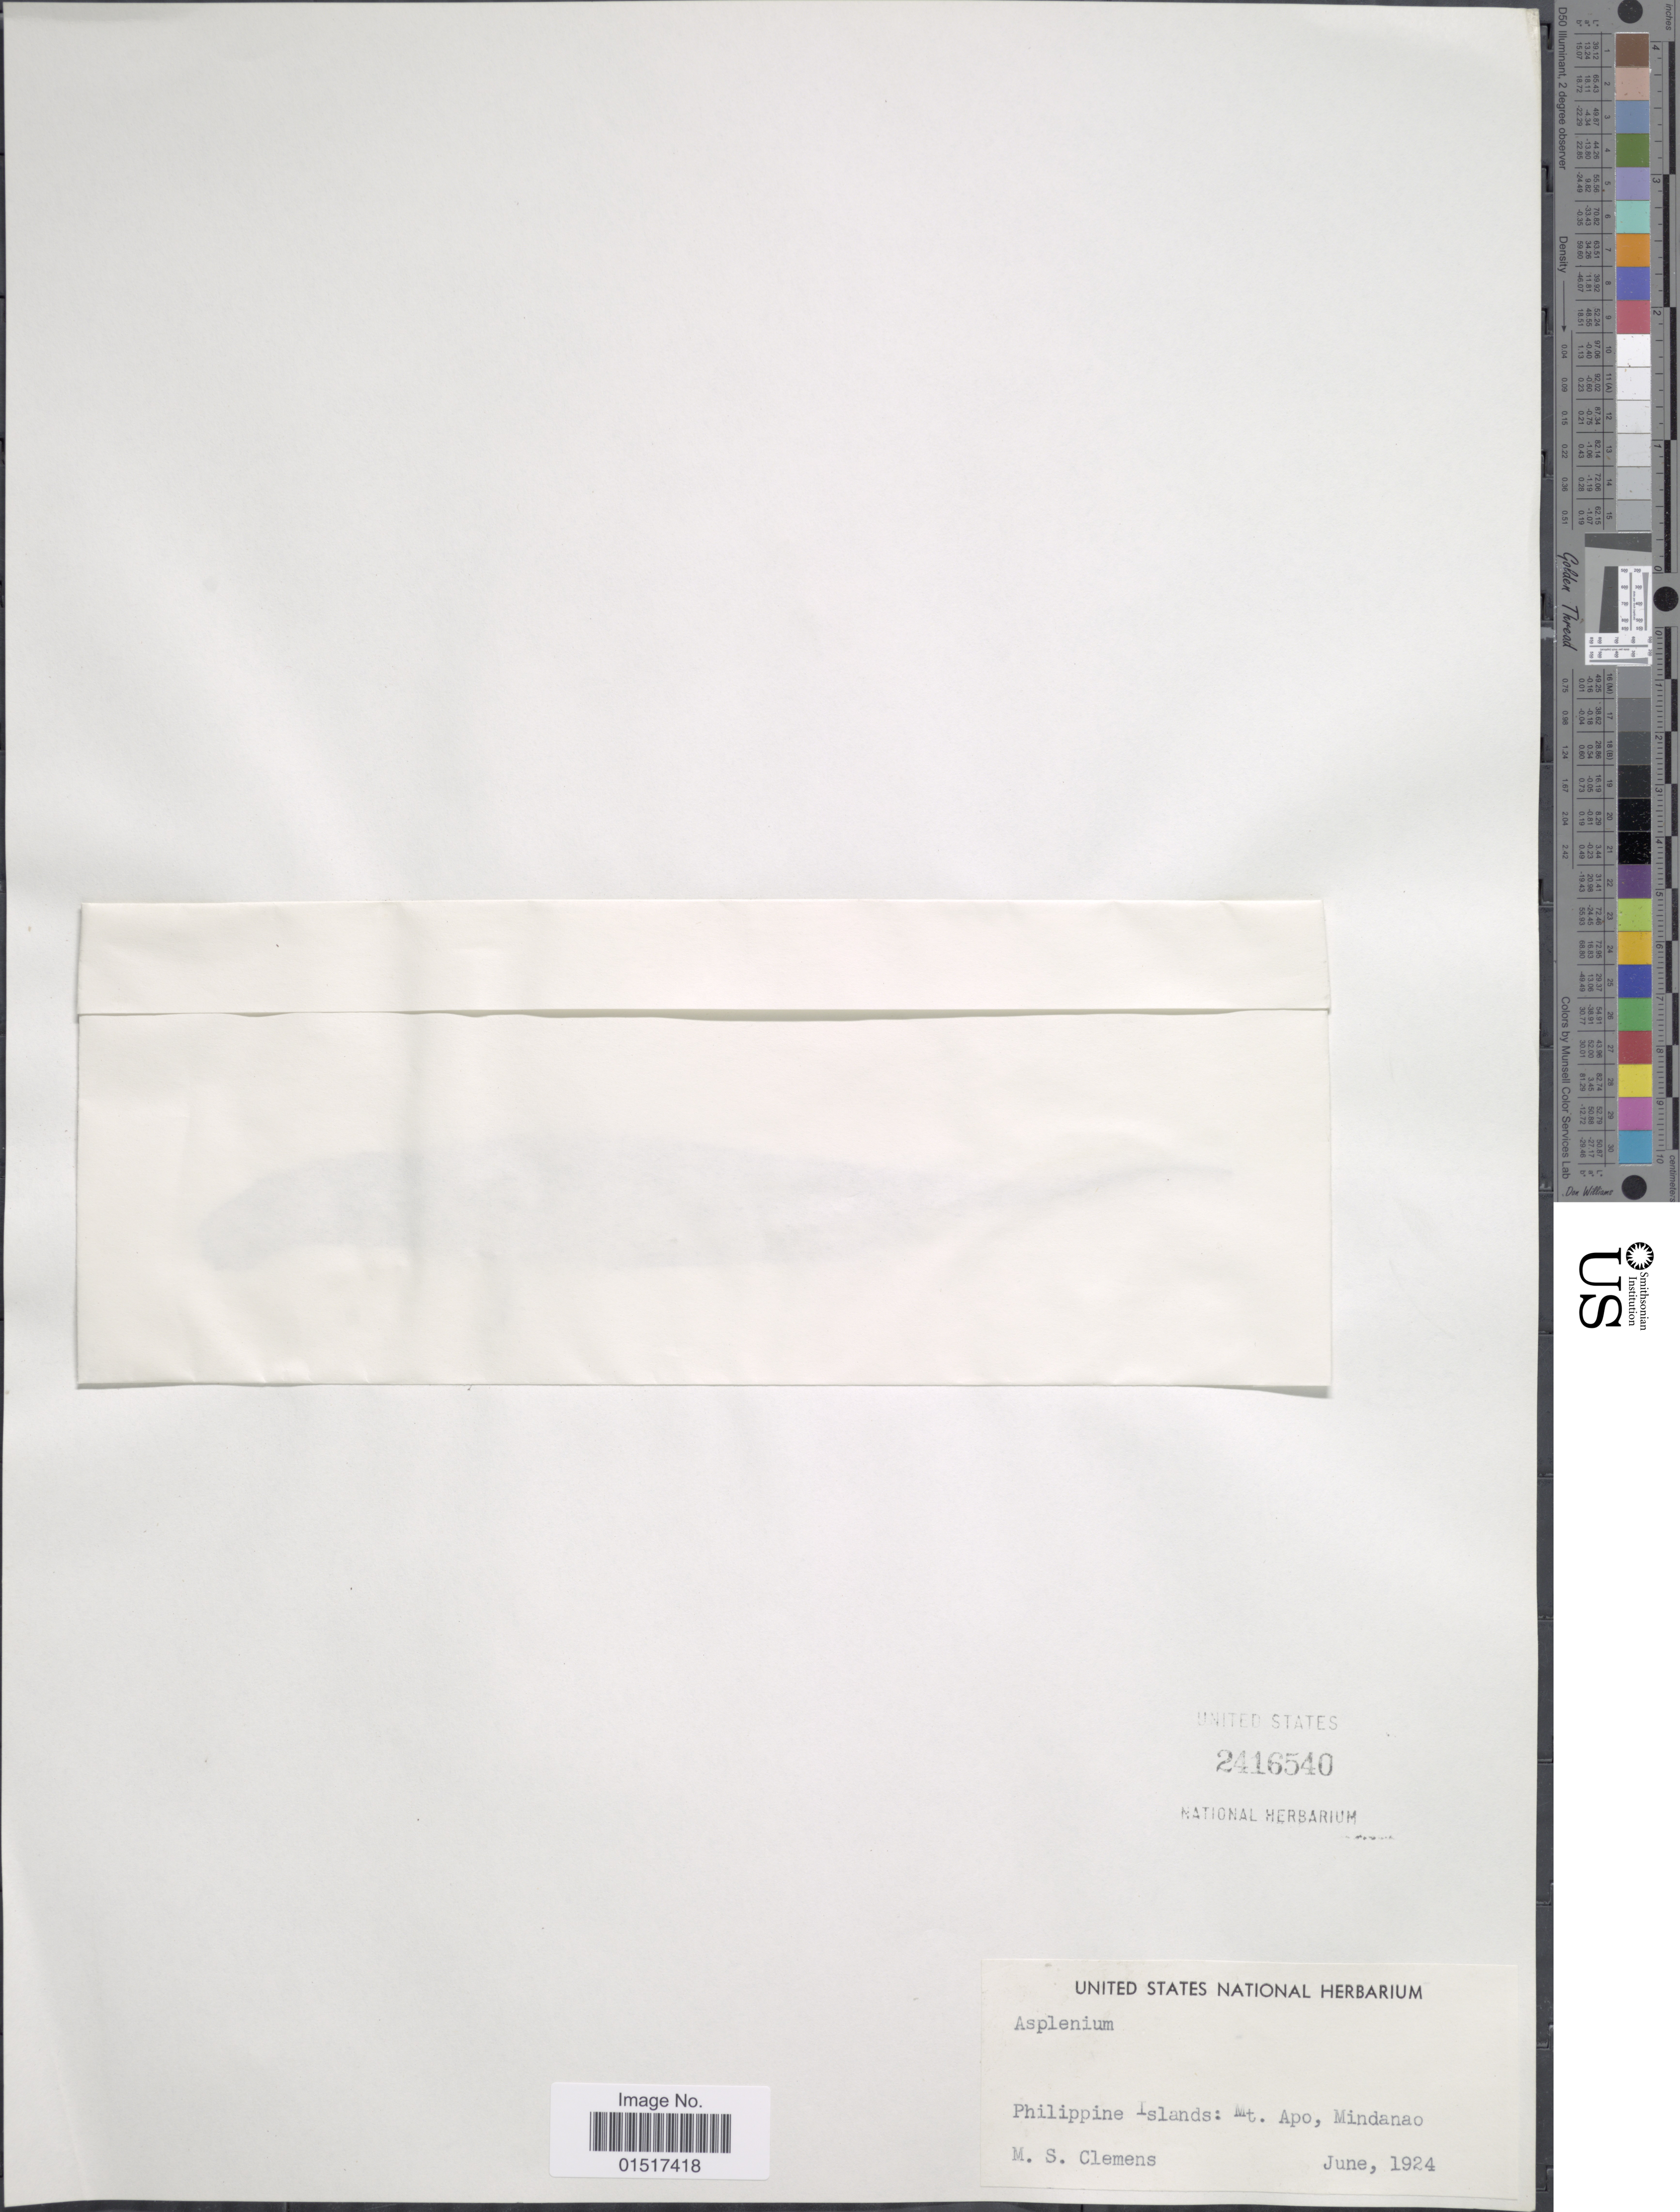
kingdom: Plantae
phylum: Tracheophyta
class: Polypodiopsida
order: Polypodiales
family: Aspleniaceae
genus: Asplenium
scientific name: Asplenium sp.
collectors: M. S. Clemens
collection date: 1924-06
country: Philippines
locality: Mt. Apo, Mindanao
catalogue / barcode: US 2416540